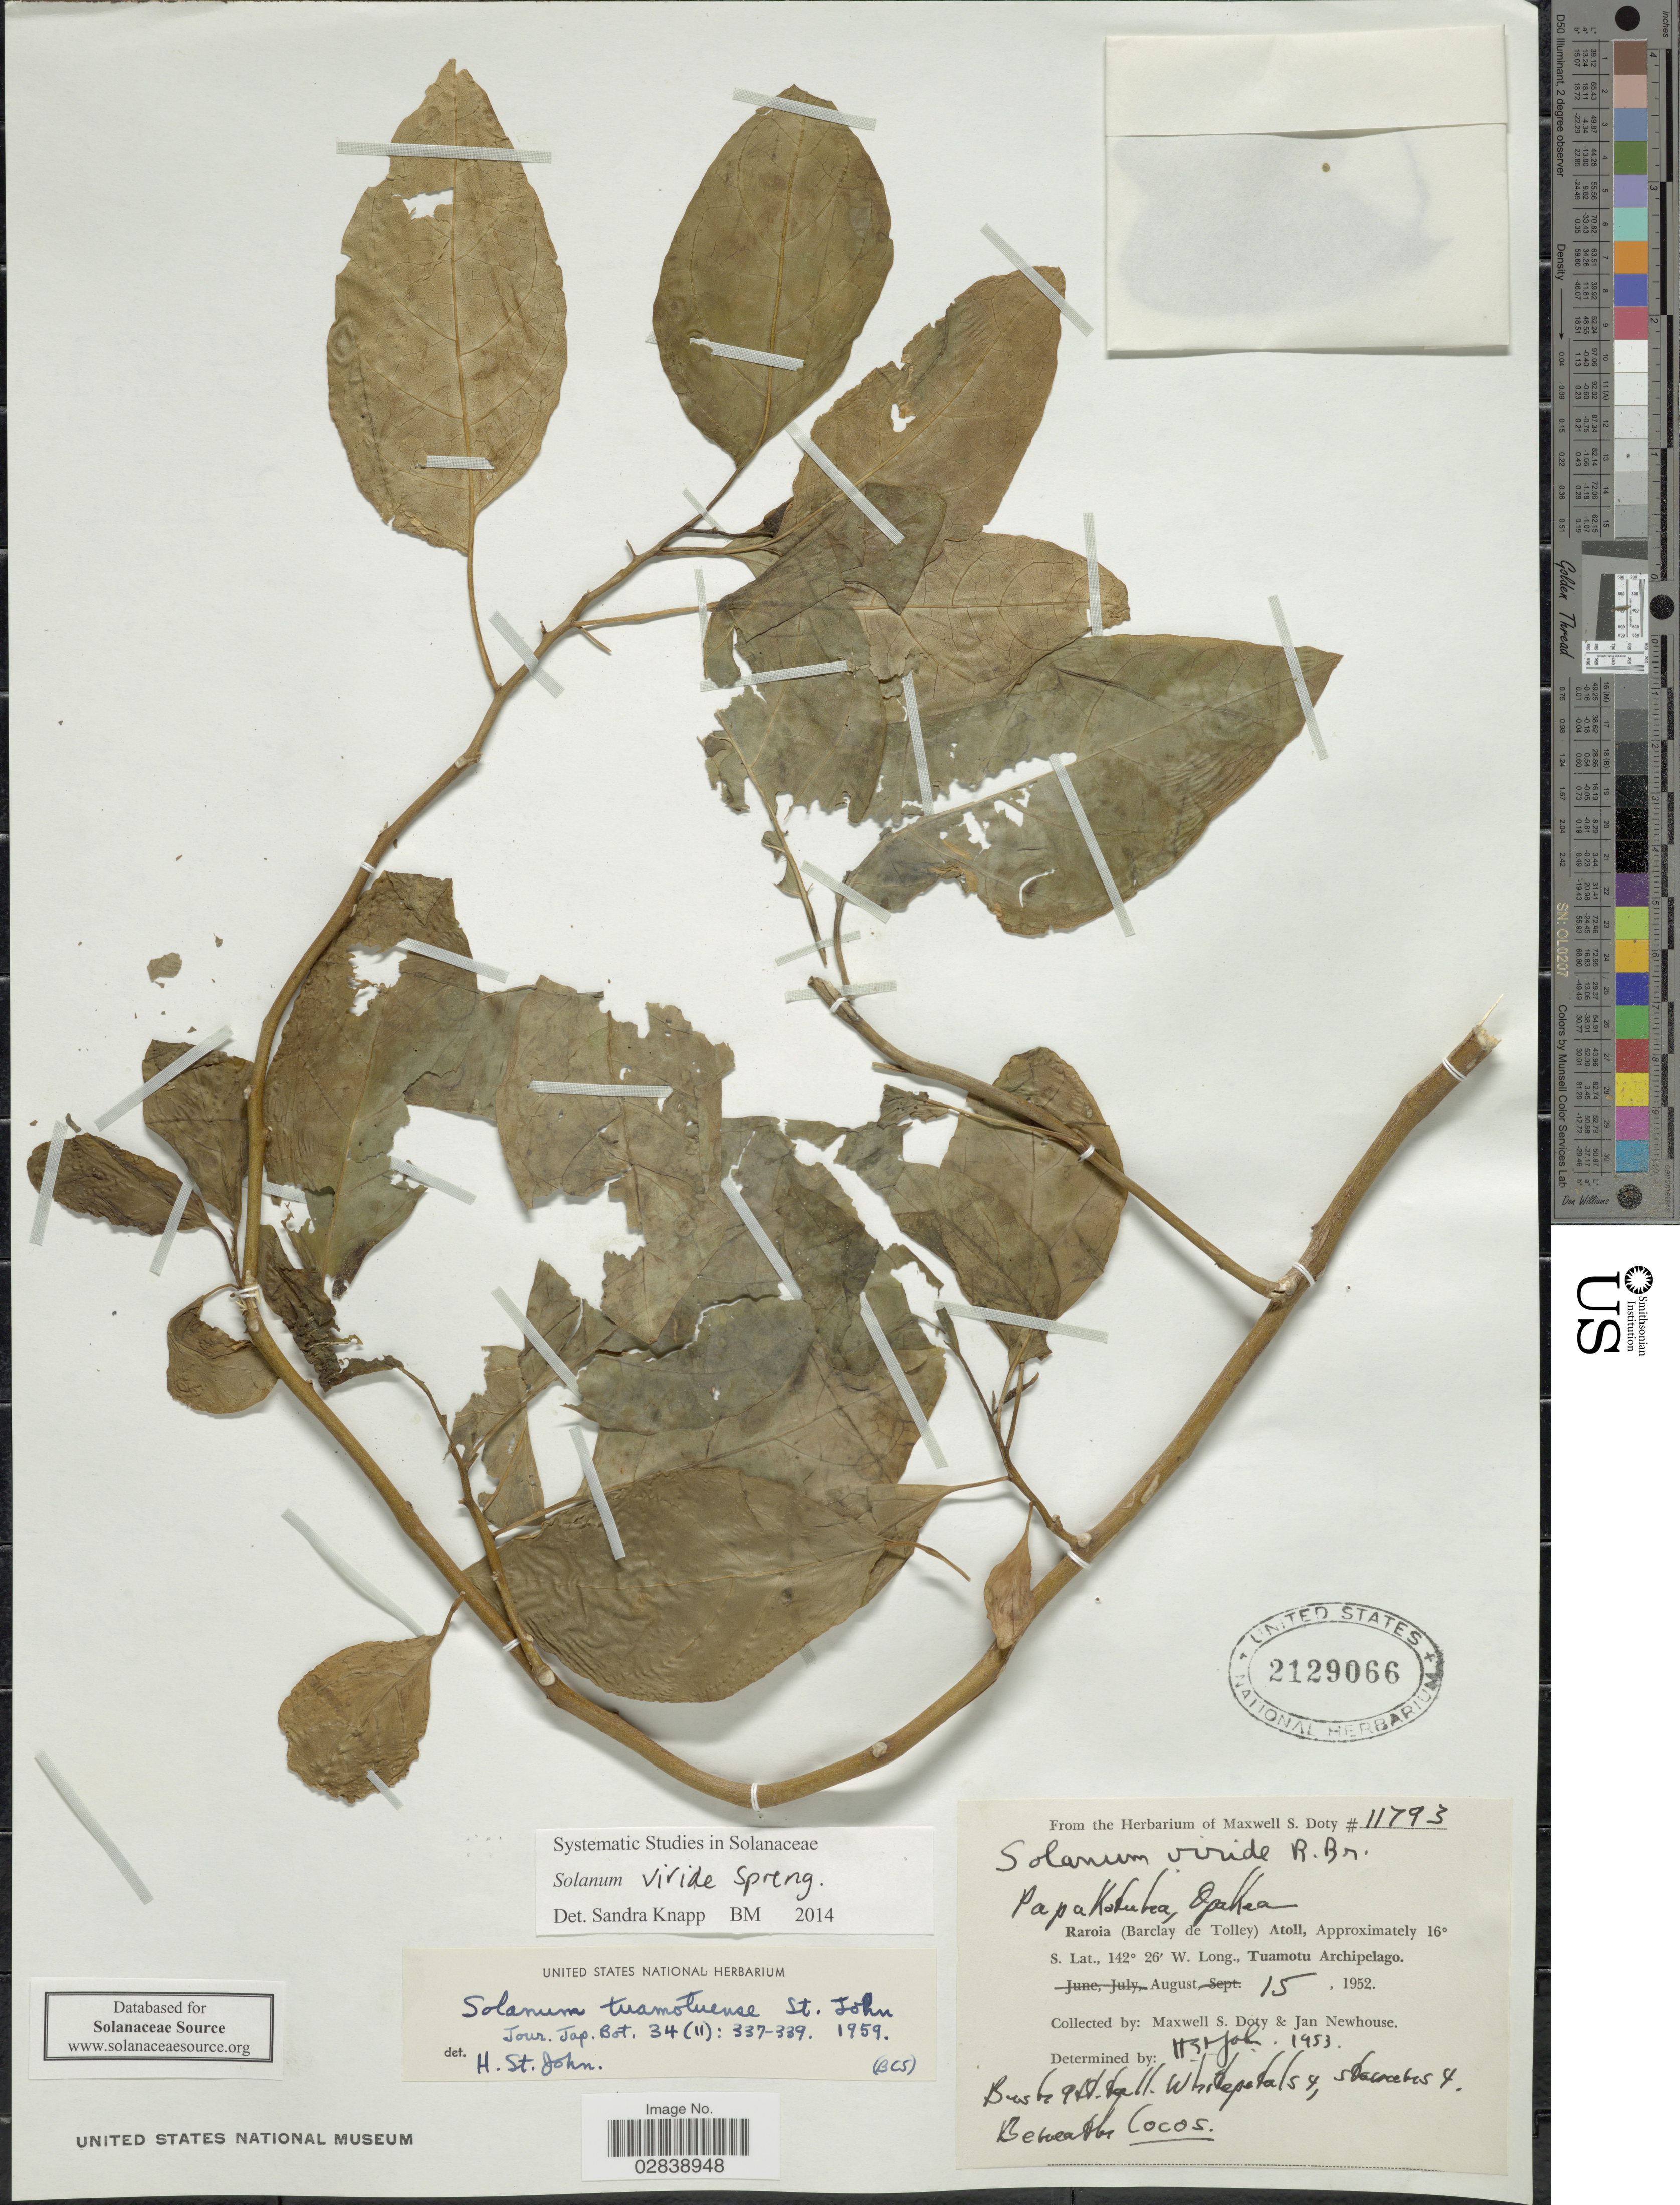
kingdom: Plantae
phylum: Tracheophyta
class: Magnoliopsida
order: Solanales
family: Solanaceae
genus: Solanum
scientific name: Solanum viride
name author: G. Forst. ex Spreng.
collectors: M. S. Doty & J. Newhouse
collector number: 11793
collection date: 1952-08-15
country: French Polynesia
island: Raroia [Barclay de Tolley] Atoll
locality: Raroia (Barclay de Tolley) Atoll, Tuamotu Archipelago.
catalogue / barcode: US 2129066